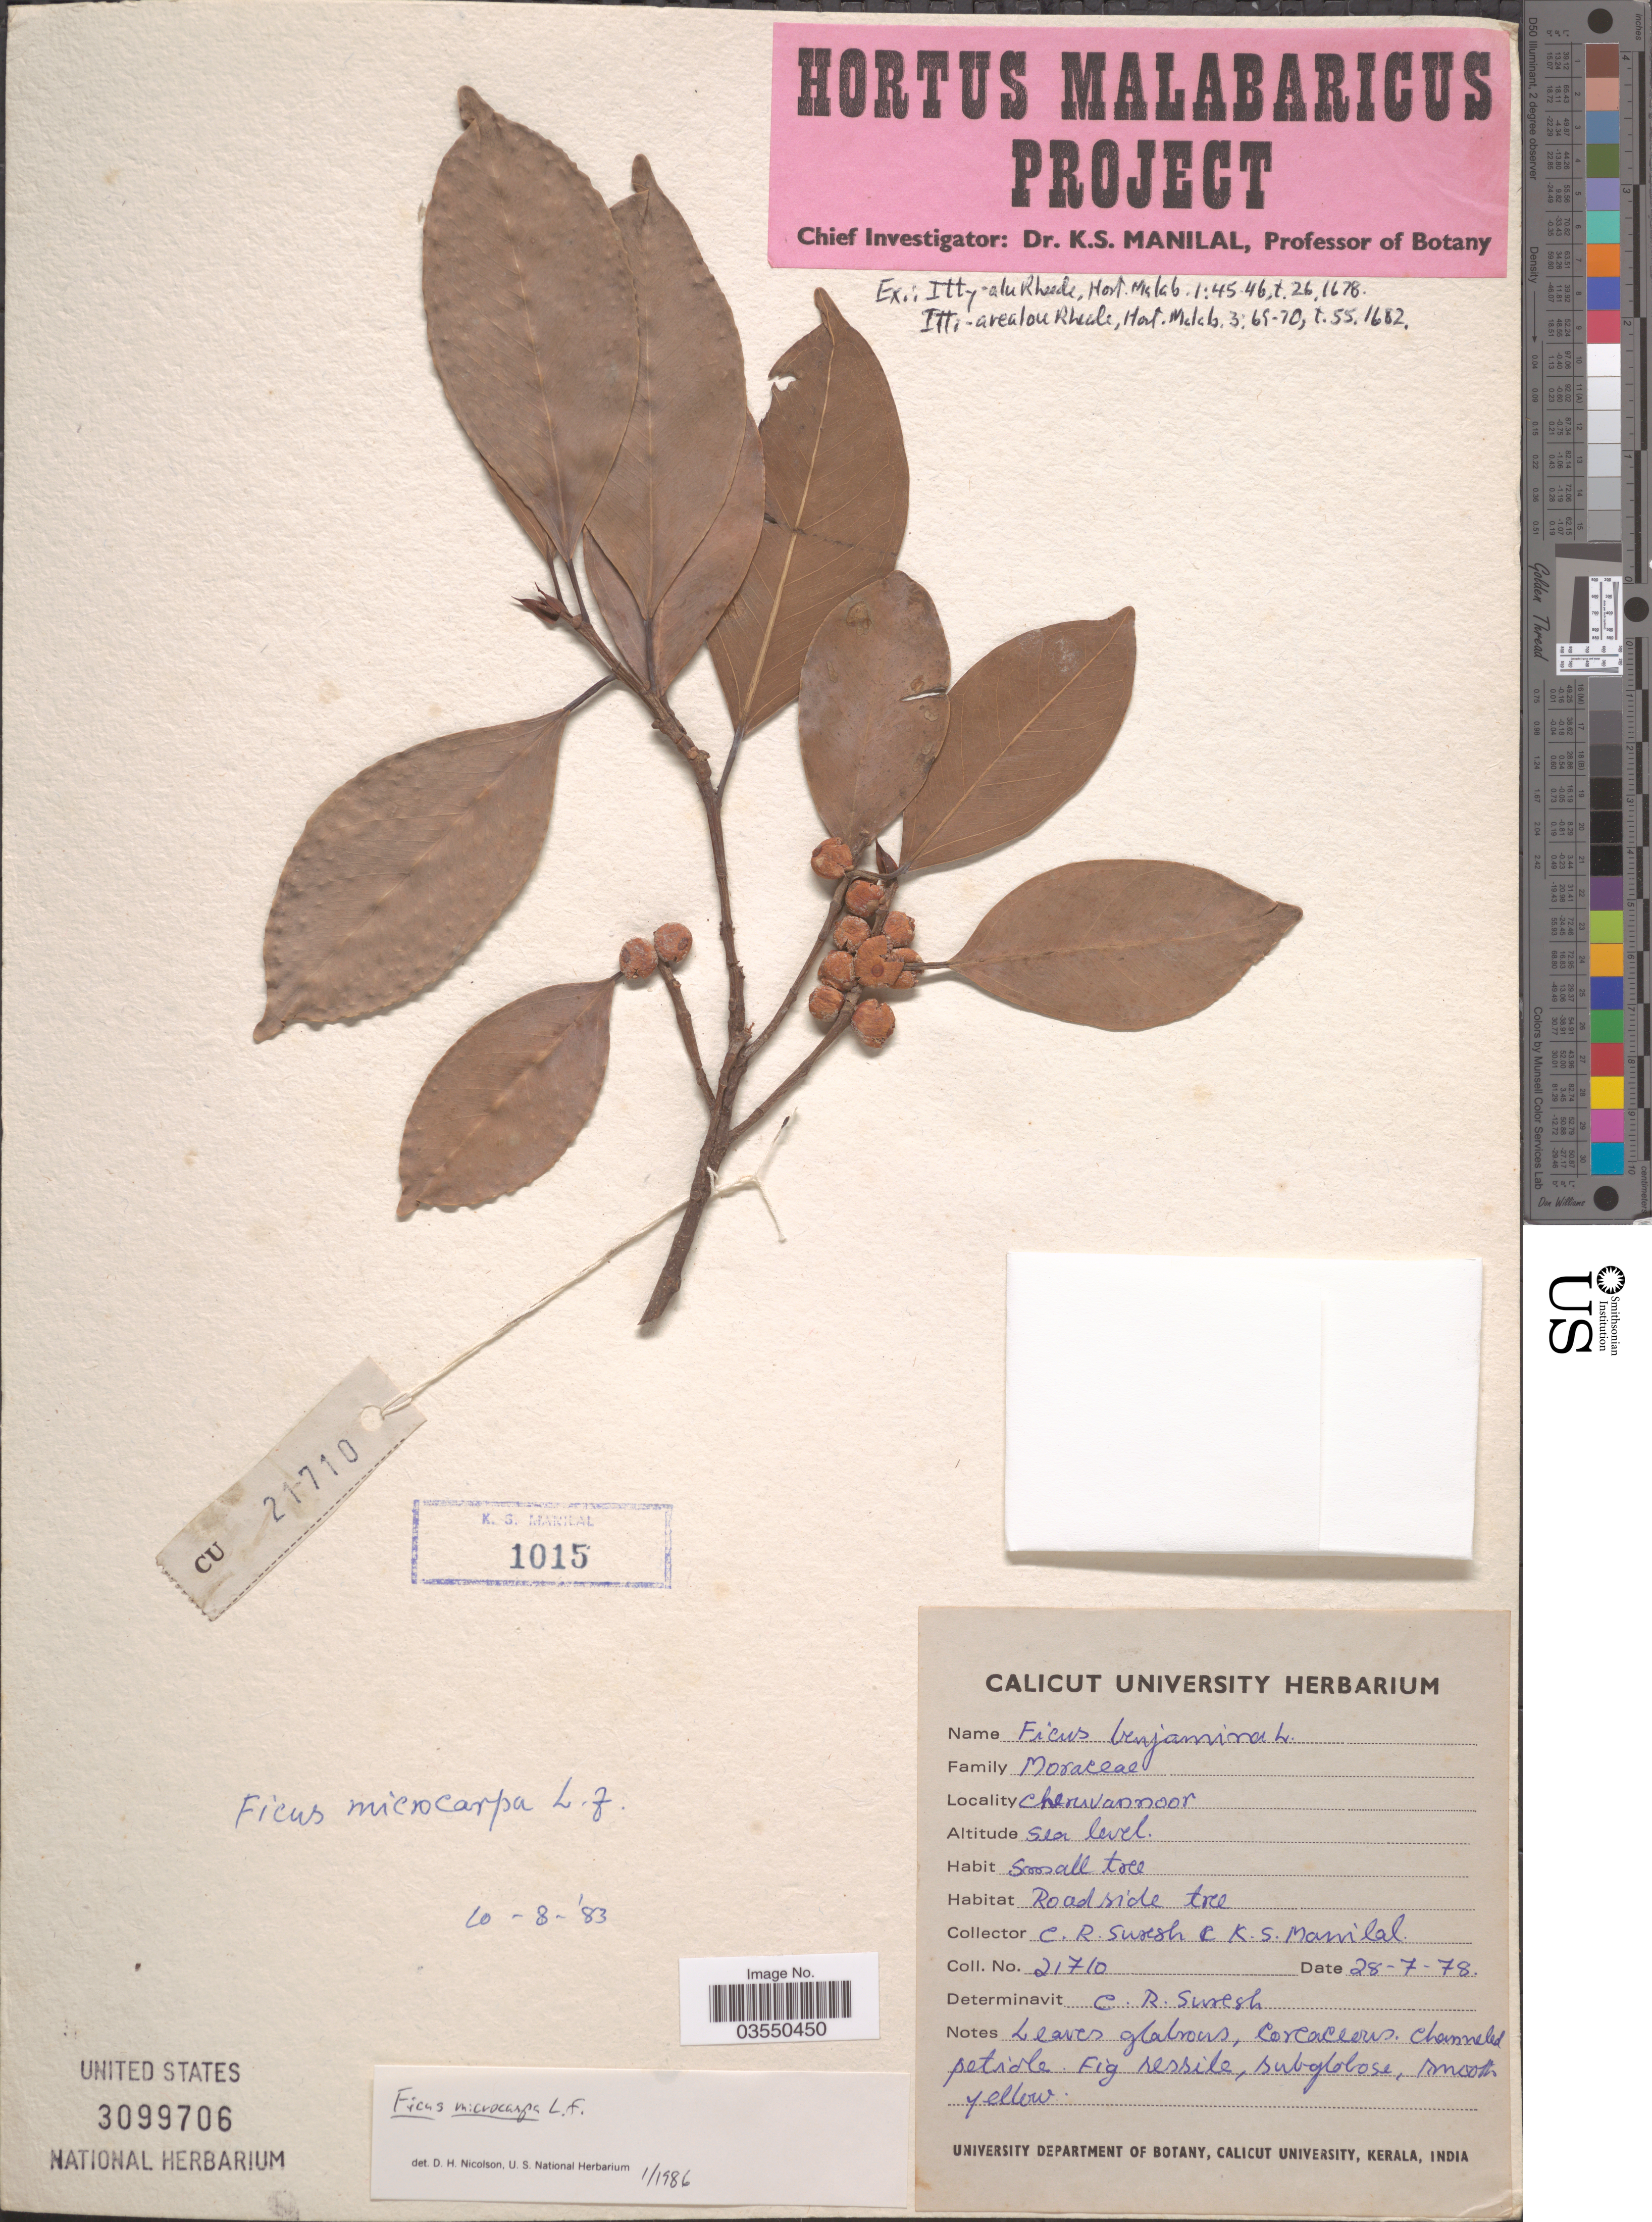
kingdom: Plantae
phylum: Tracheophyta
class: Magnoliopsida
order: Rosales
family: Moraceae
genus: Ficus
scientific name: Ficus microcarpa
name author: L. f.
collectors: C. Suresh & K. Manilal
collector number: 21710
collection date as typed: Transcribed d/m/y: 28/7/78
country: India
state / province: Kerala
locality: Cheruvannoor.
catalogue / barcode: US 3099706